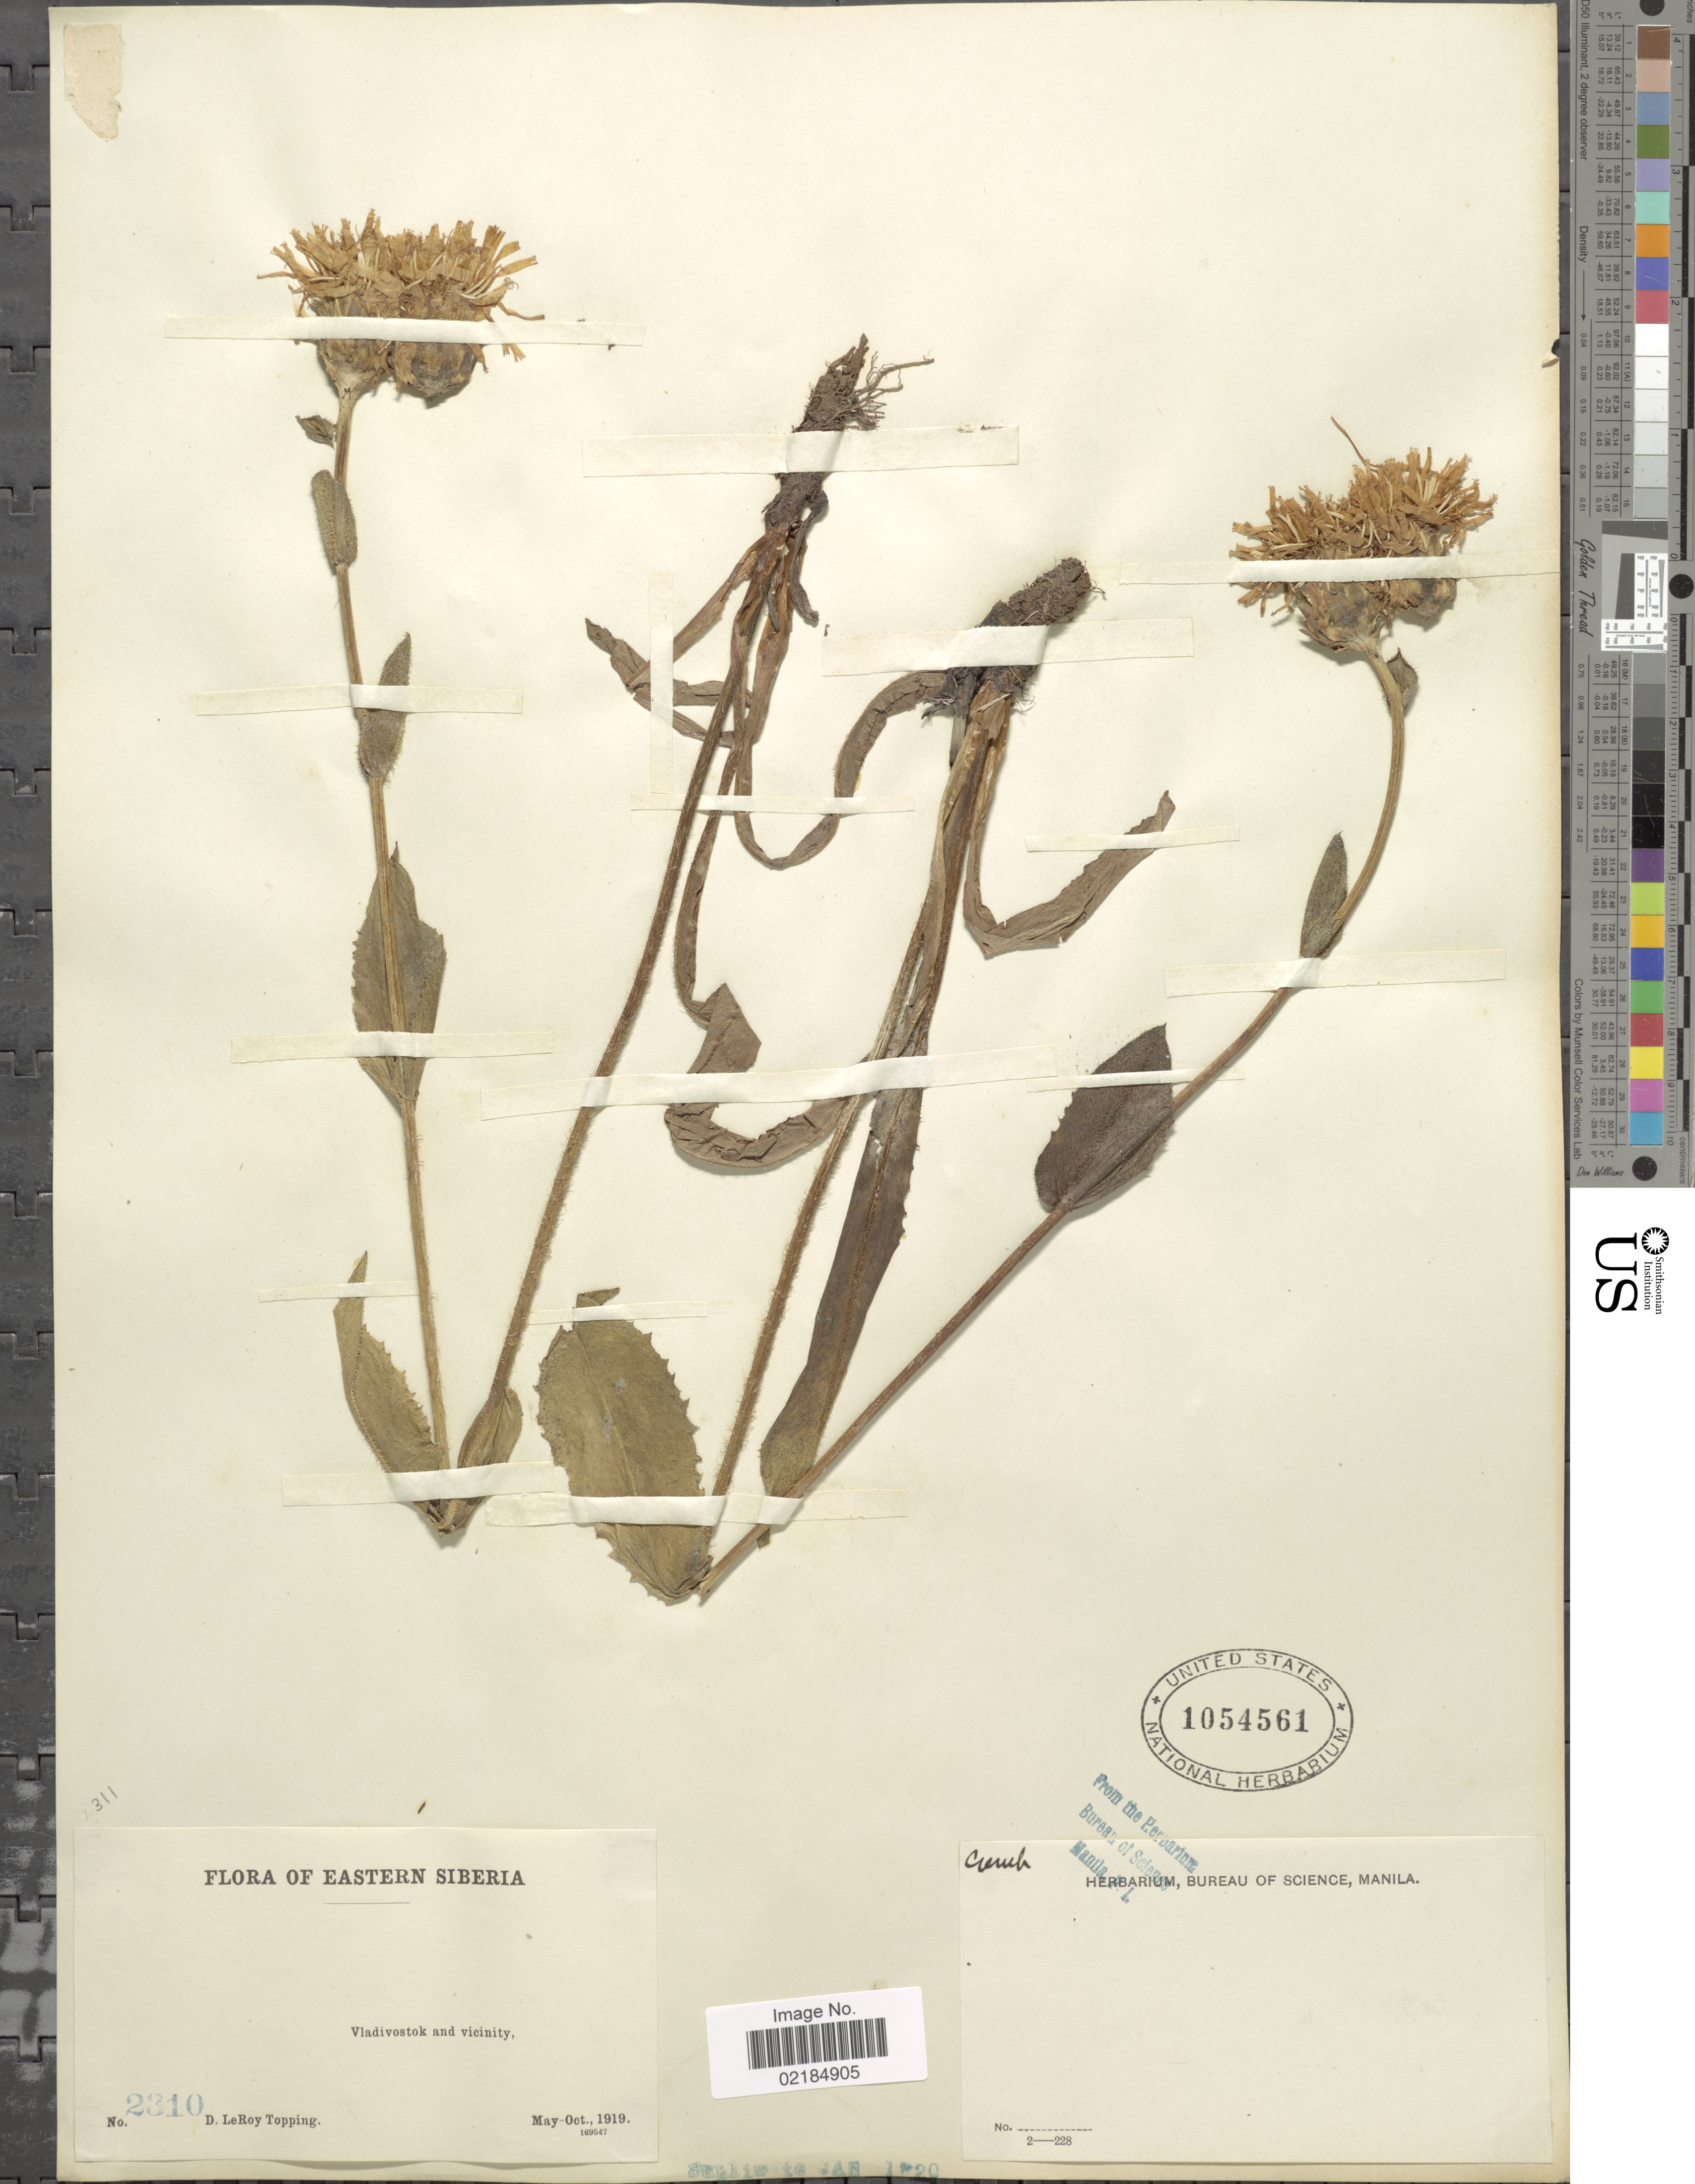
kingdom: Plantae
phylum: Tracheophyta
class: Magnoliopsida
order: Asterales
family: Asteraceae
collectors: D. L. Topping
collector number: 2310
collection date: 1919-05/1919-10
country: Russian Federation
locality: Eastern Siberia. Vladivostok and vicinity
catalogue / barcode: US 1054561